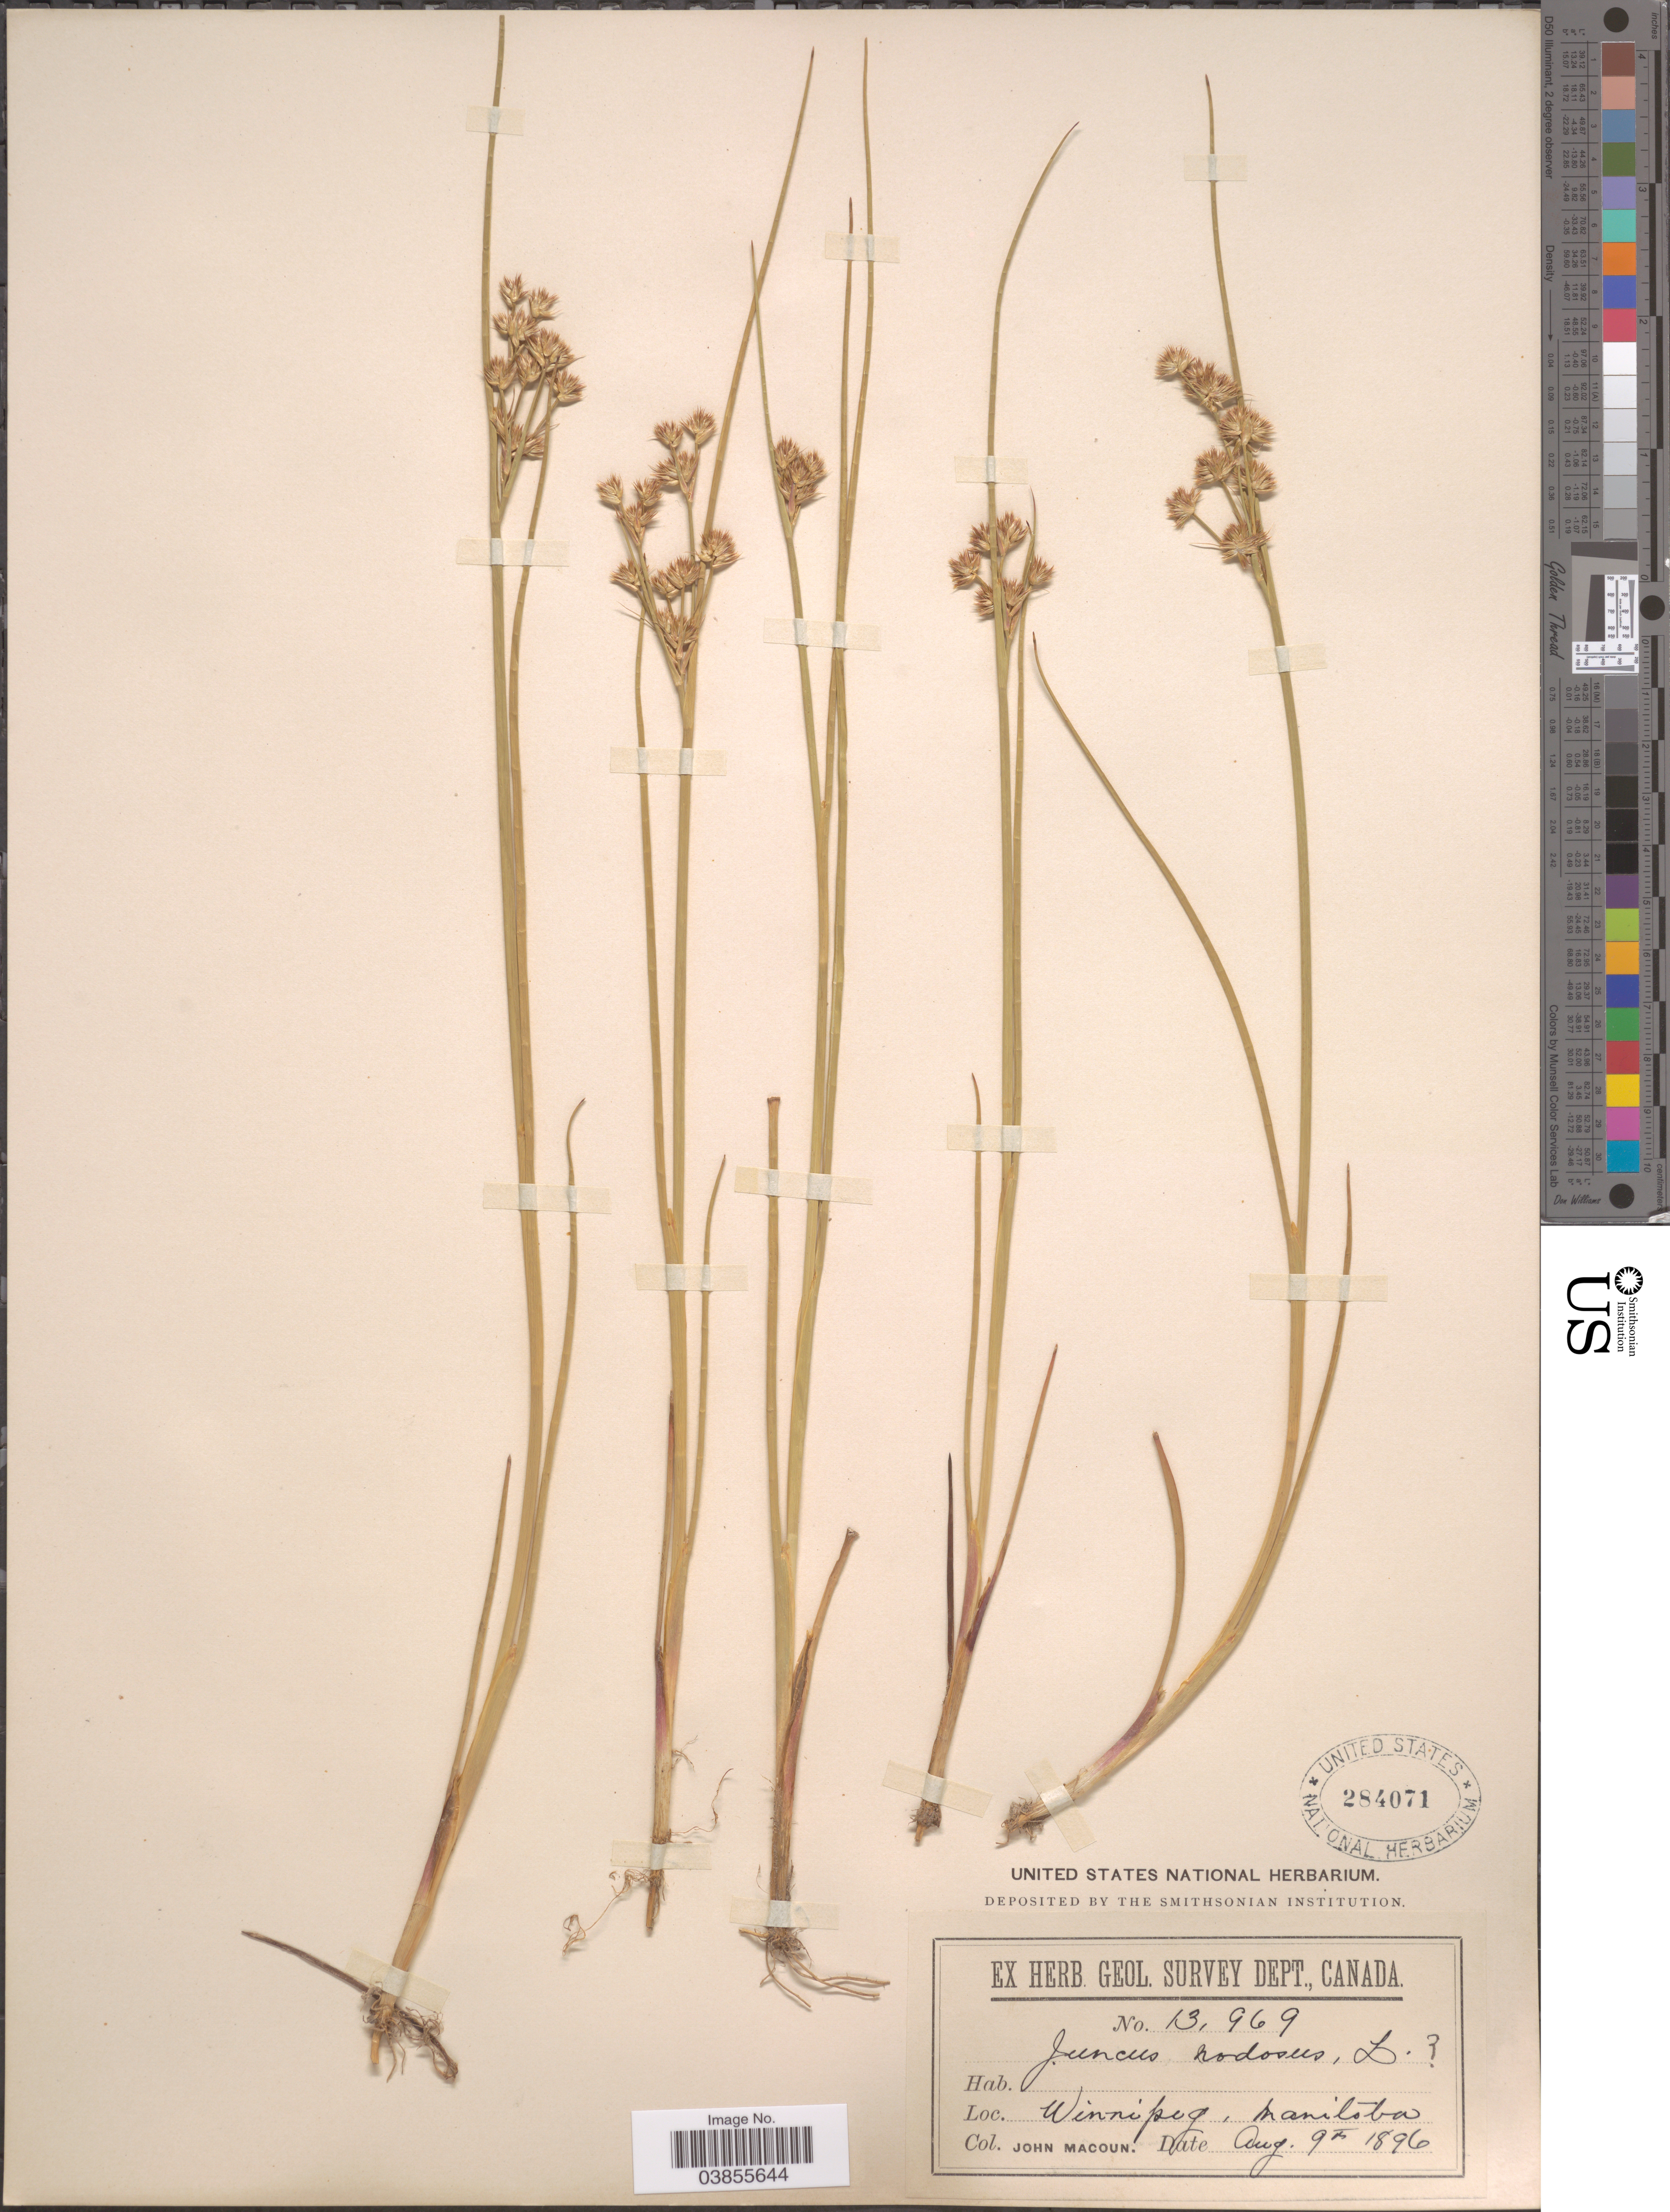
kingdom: Plantae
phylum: Tracheophyta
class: Liliopsida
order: Poales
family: Juncaceae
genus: Juncus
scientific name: Juncus nodosus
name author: L.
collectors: J. Macoun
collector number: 13969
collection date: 1896-08-09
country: Canada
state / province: Manitoba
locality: Winnipeg.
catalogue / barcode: US 284071